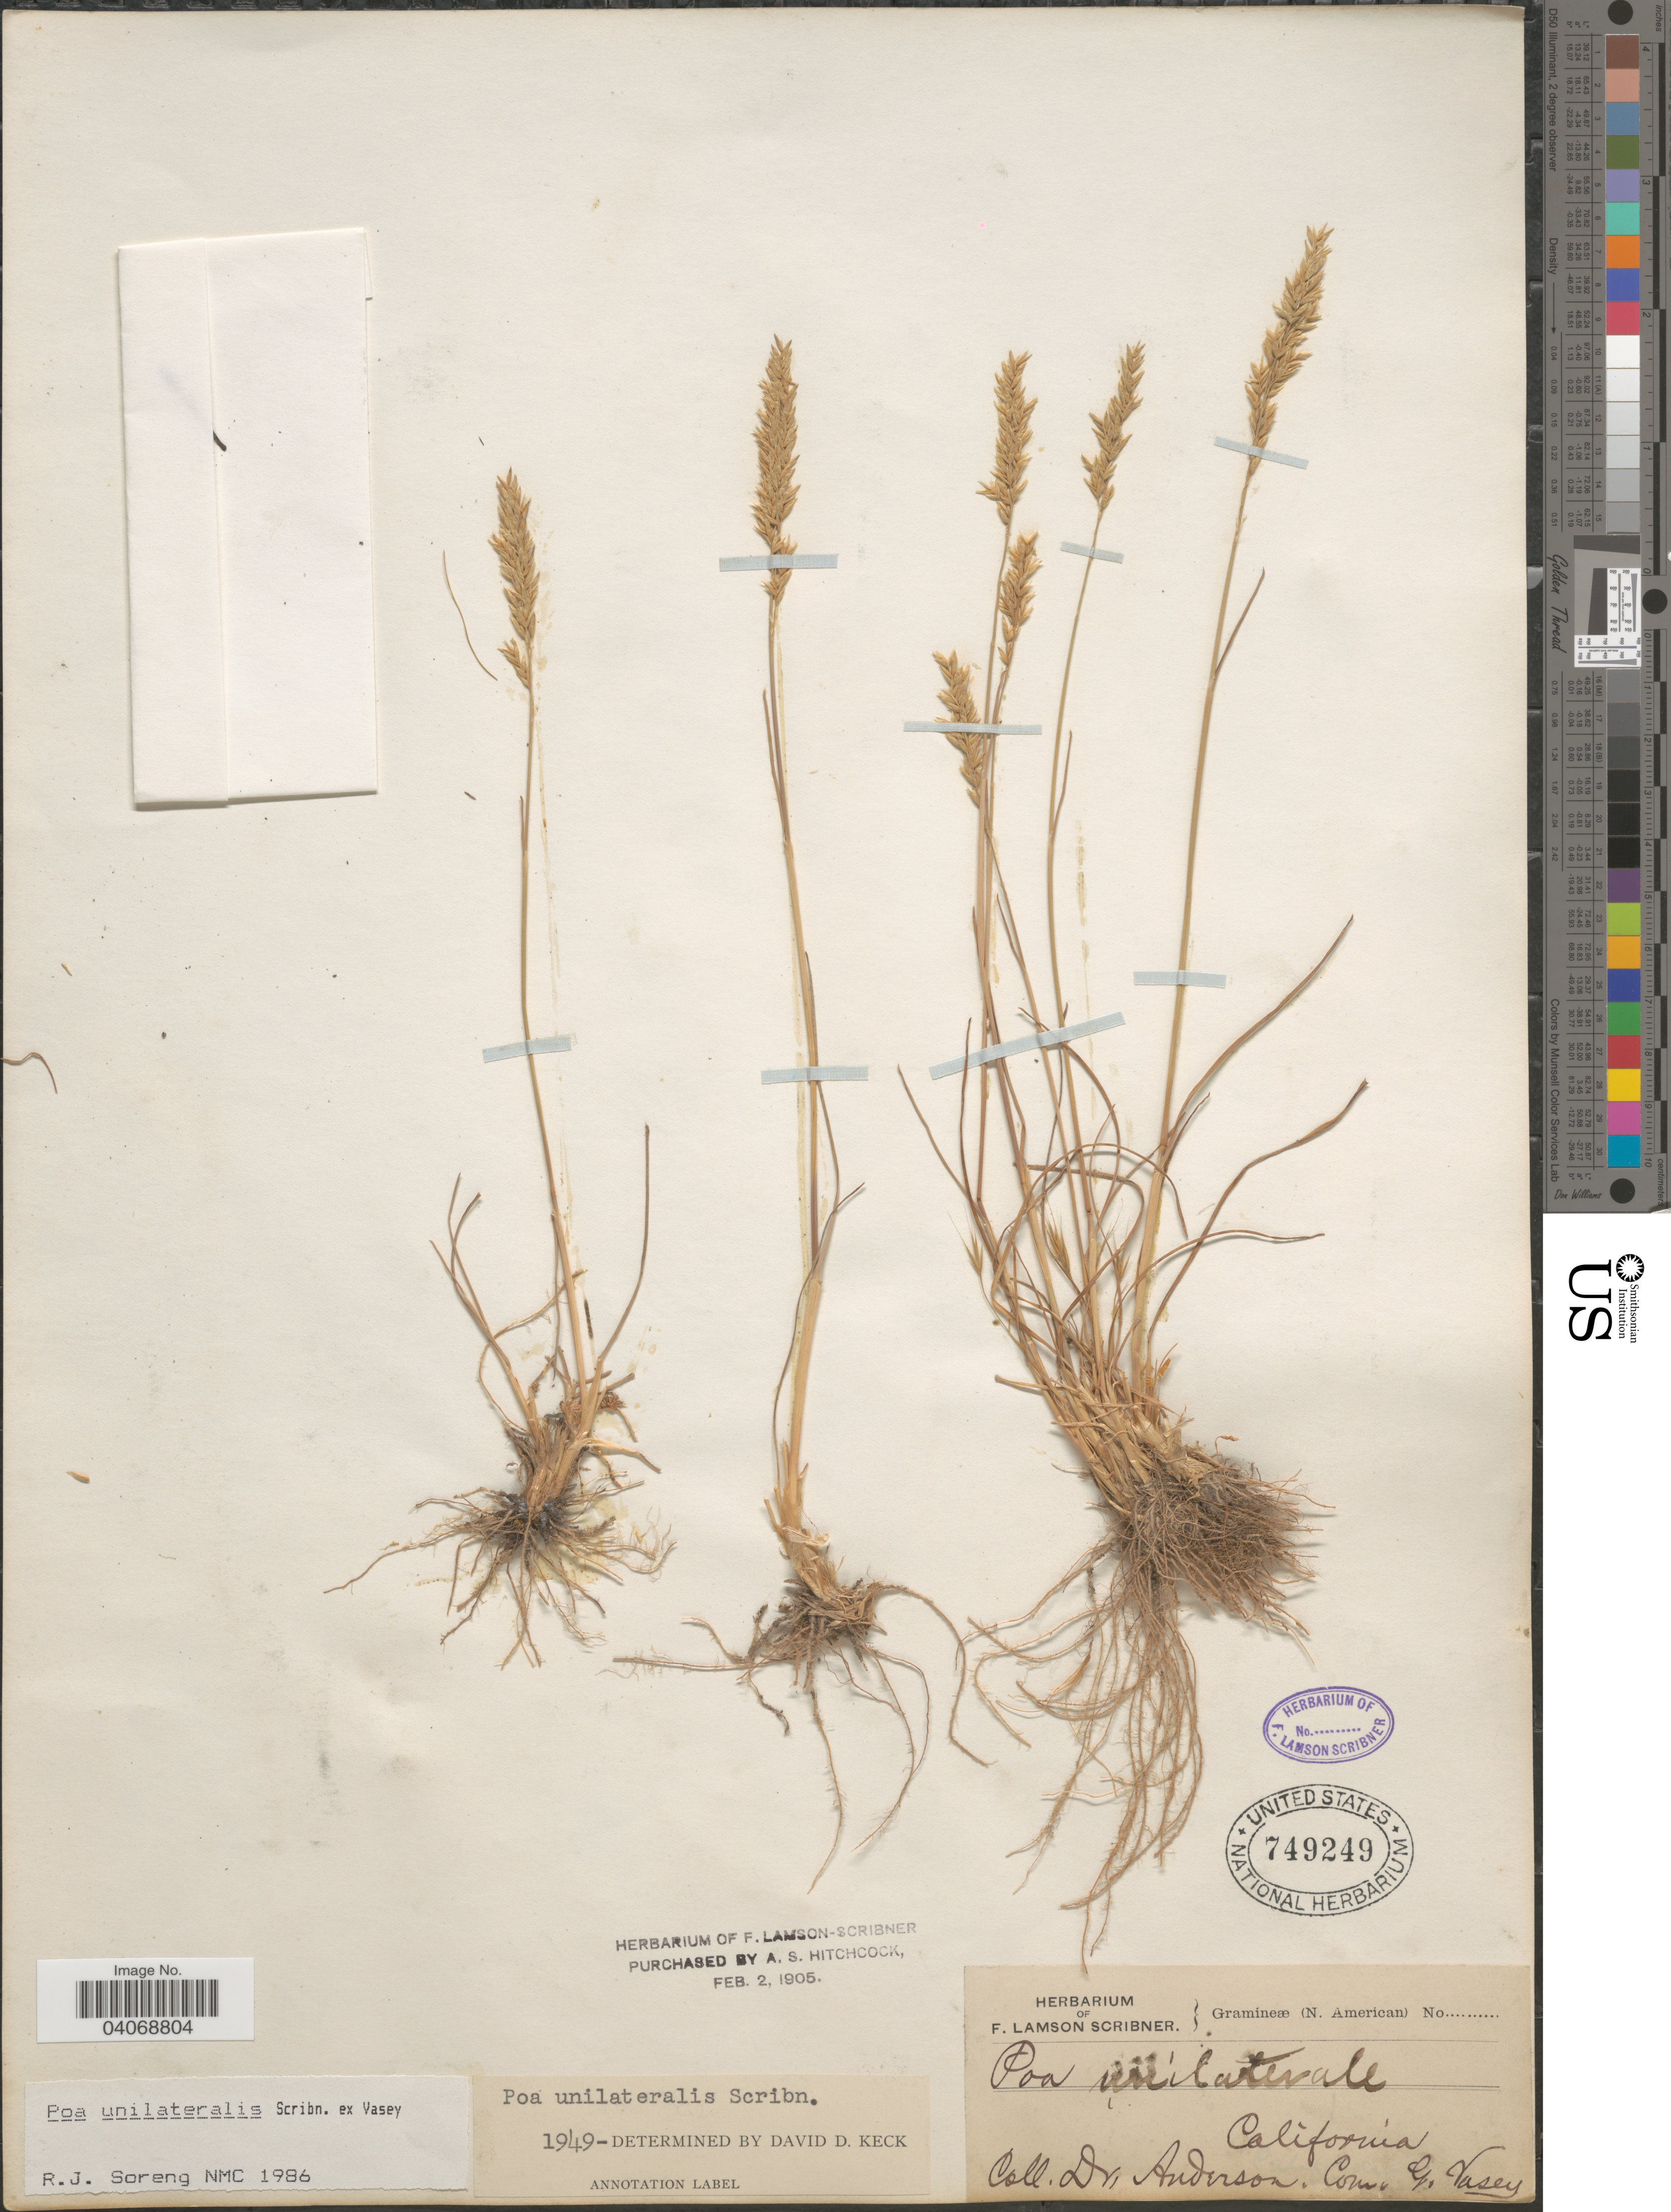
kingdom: Plantae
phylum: Tracheophyta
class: Liliopsida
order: Poales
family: Poaceae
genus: Poa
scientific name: Poa unilateralis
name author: Scribn. ex Vasey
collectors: -- Anderson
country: United States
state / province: California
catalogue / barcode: US 749249